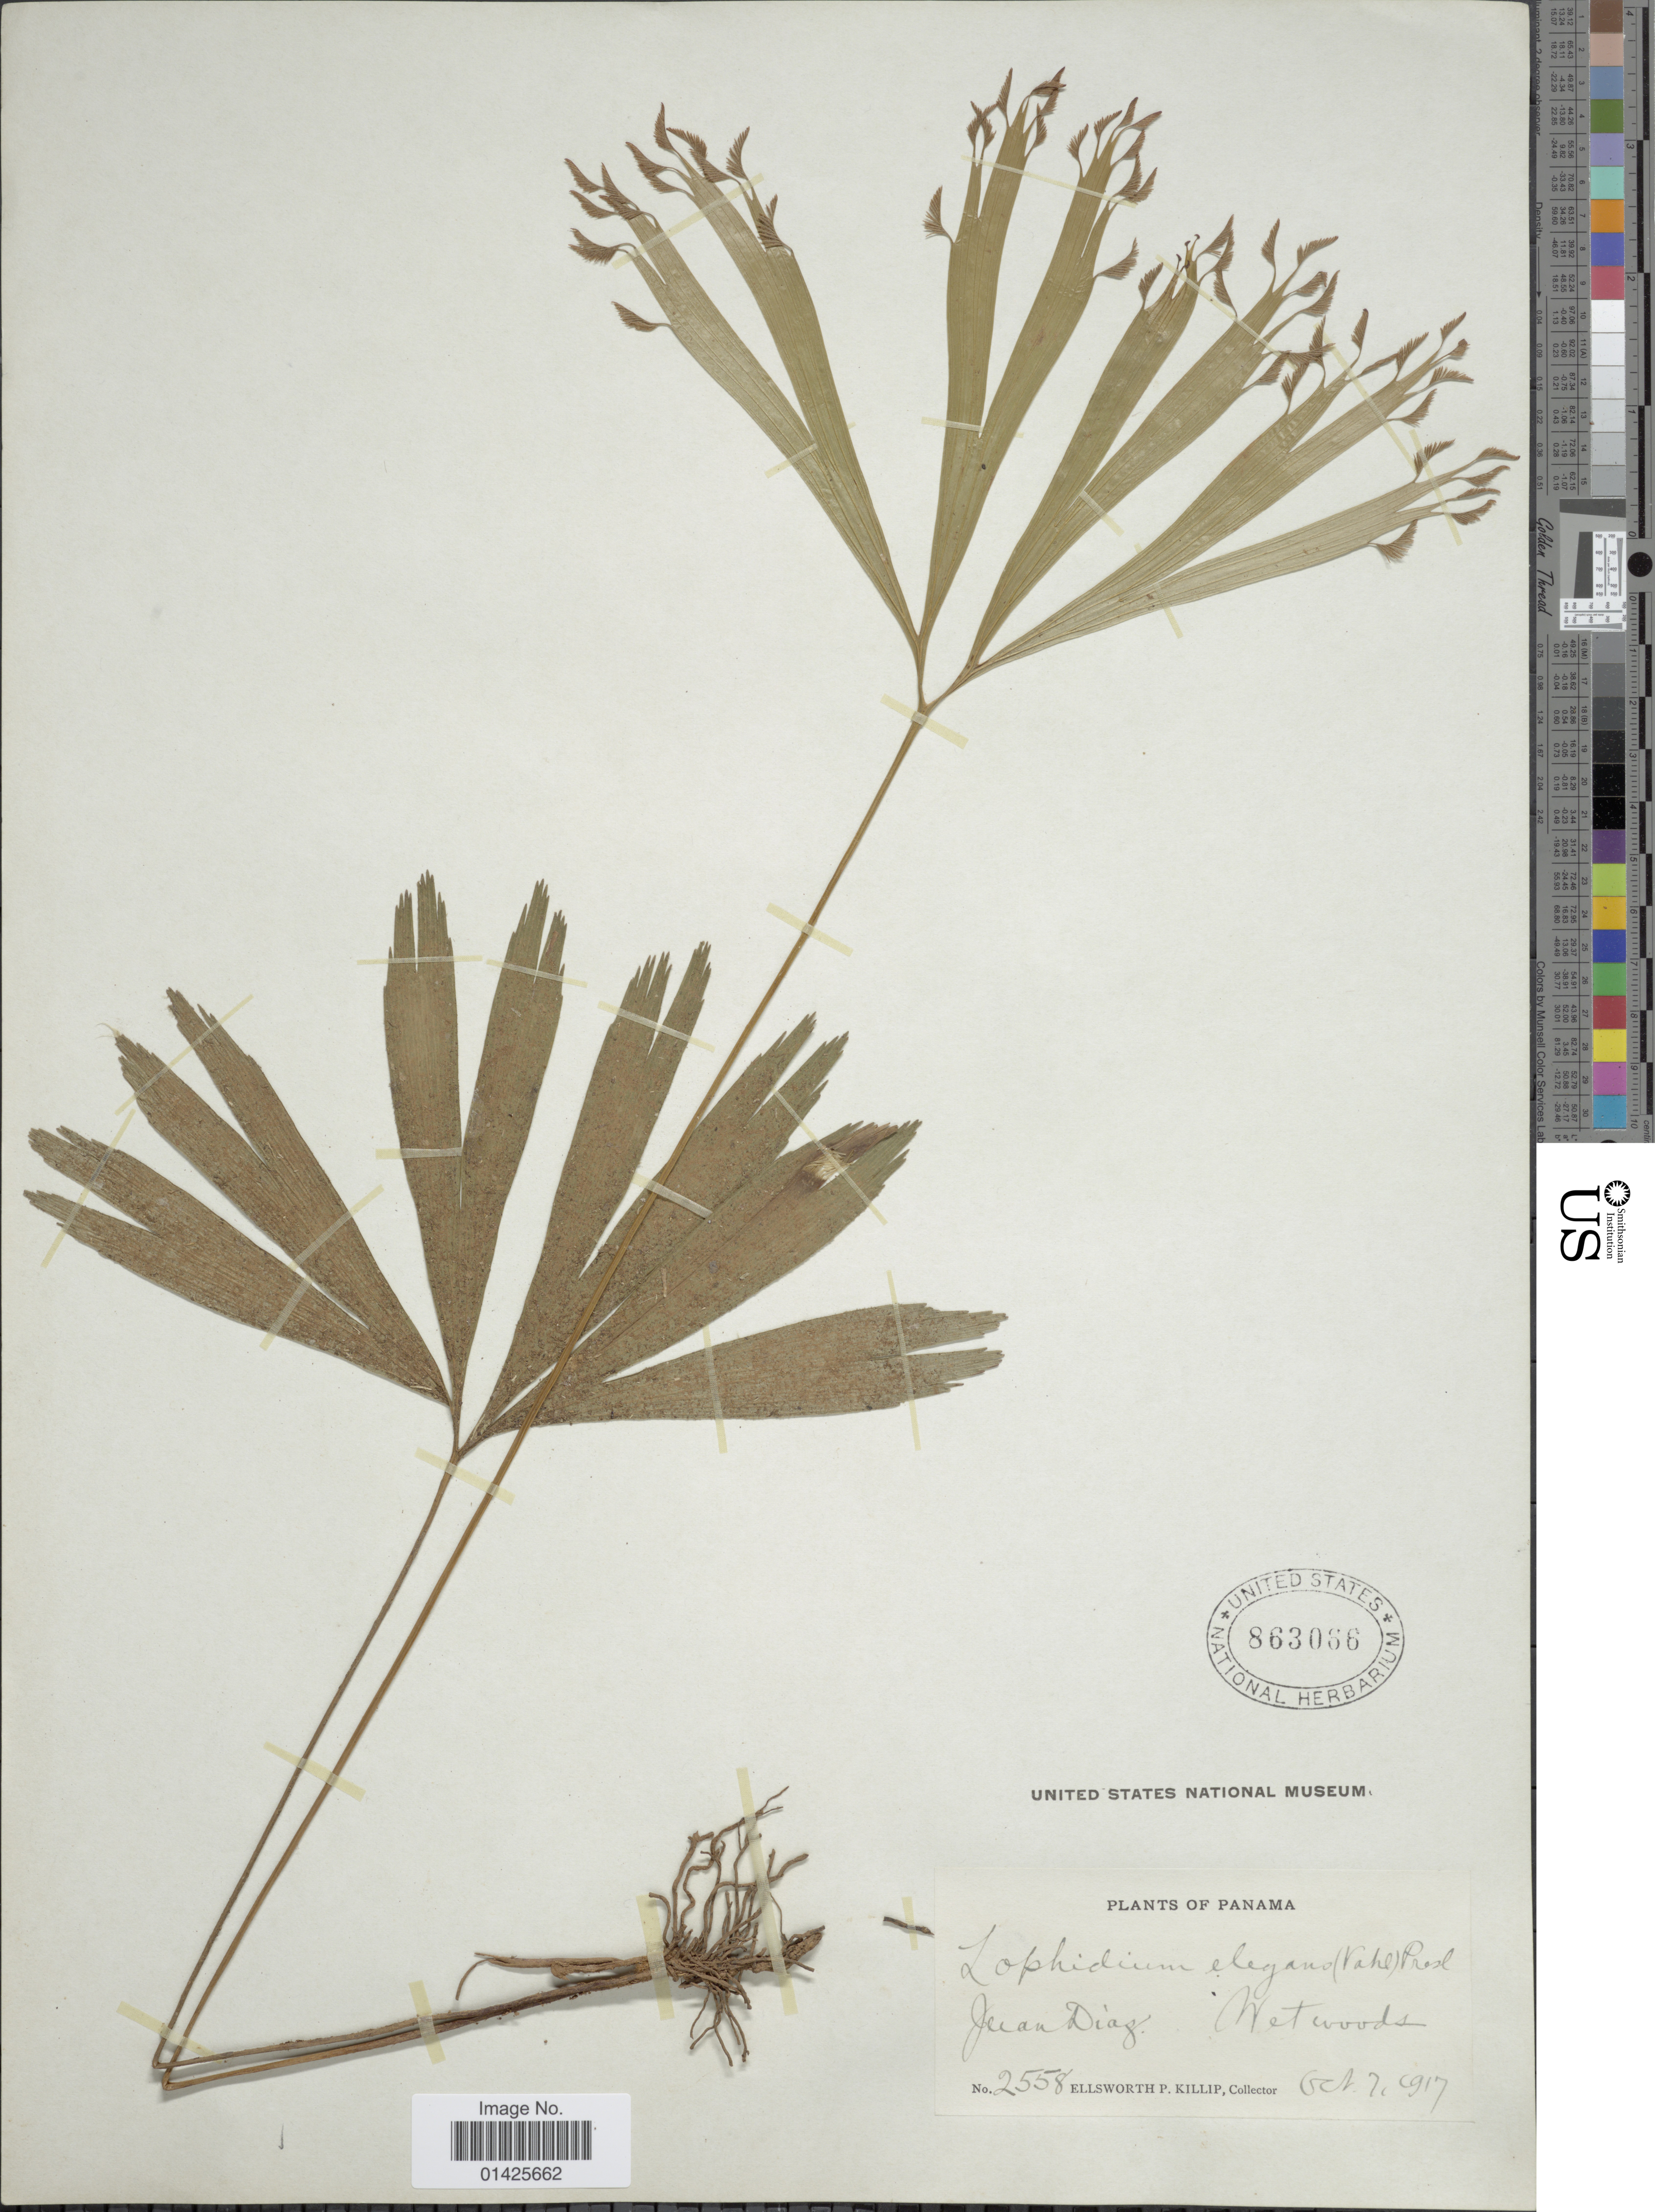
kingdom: Plantae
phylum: Tracheophyta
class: Polypodiopsida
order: Schizaeales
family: Schizaeaceae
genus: Schizaea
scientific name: Schizaea elegans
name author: (Vahl) Sw.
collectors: E. P. Killip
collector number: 2558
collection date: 1917-10-07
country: Panama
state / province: Panamá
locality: Juan Diáz, Wet woods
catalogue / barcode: US 863036